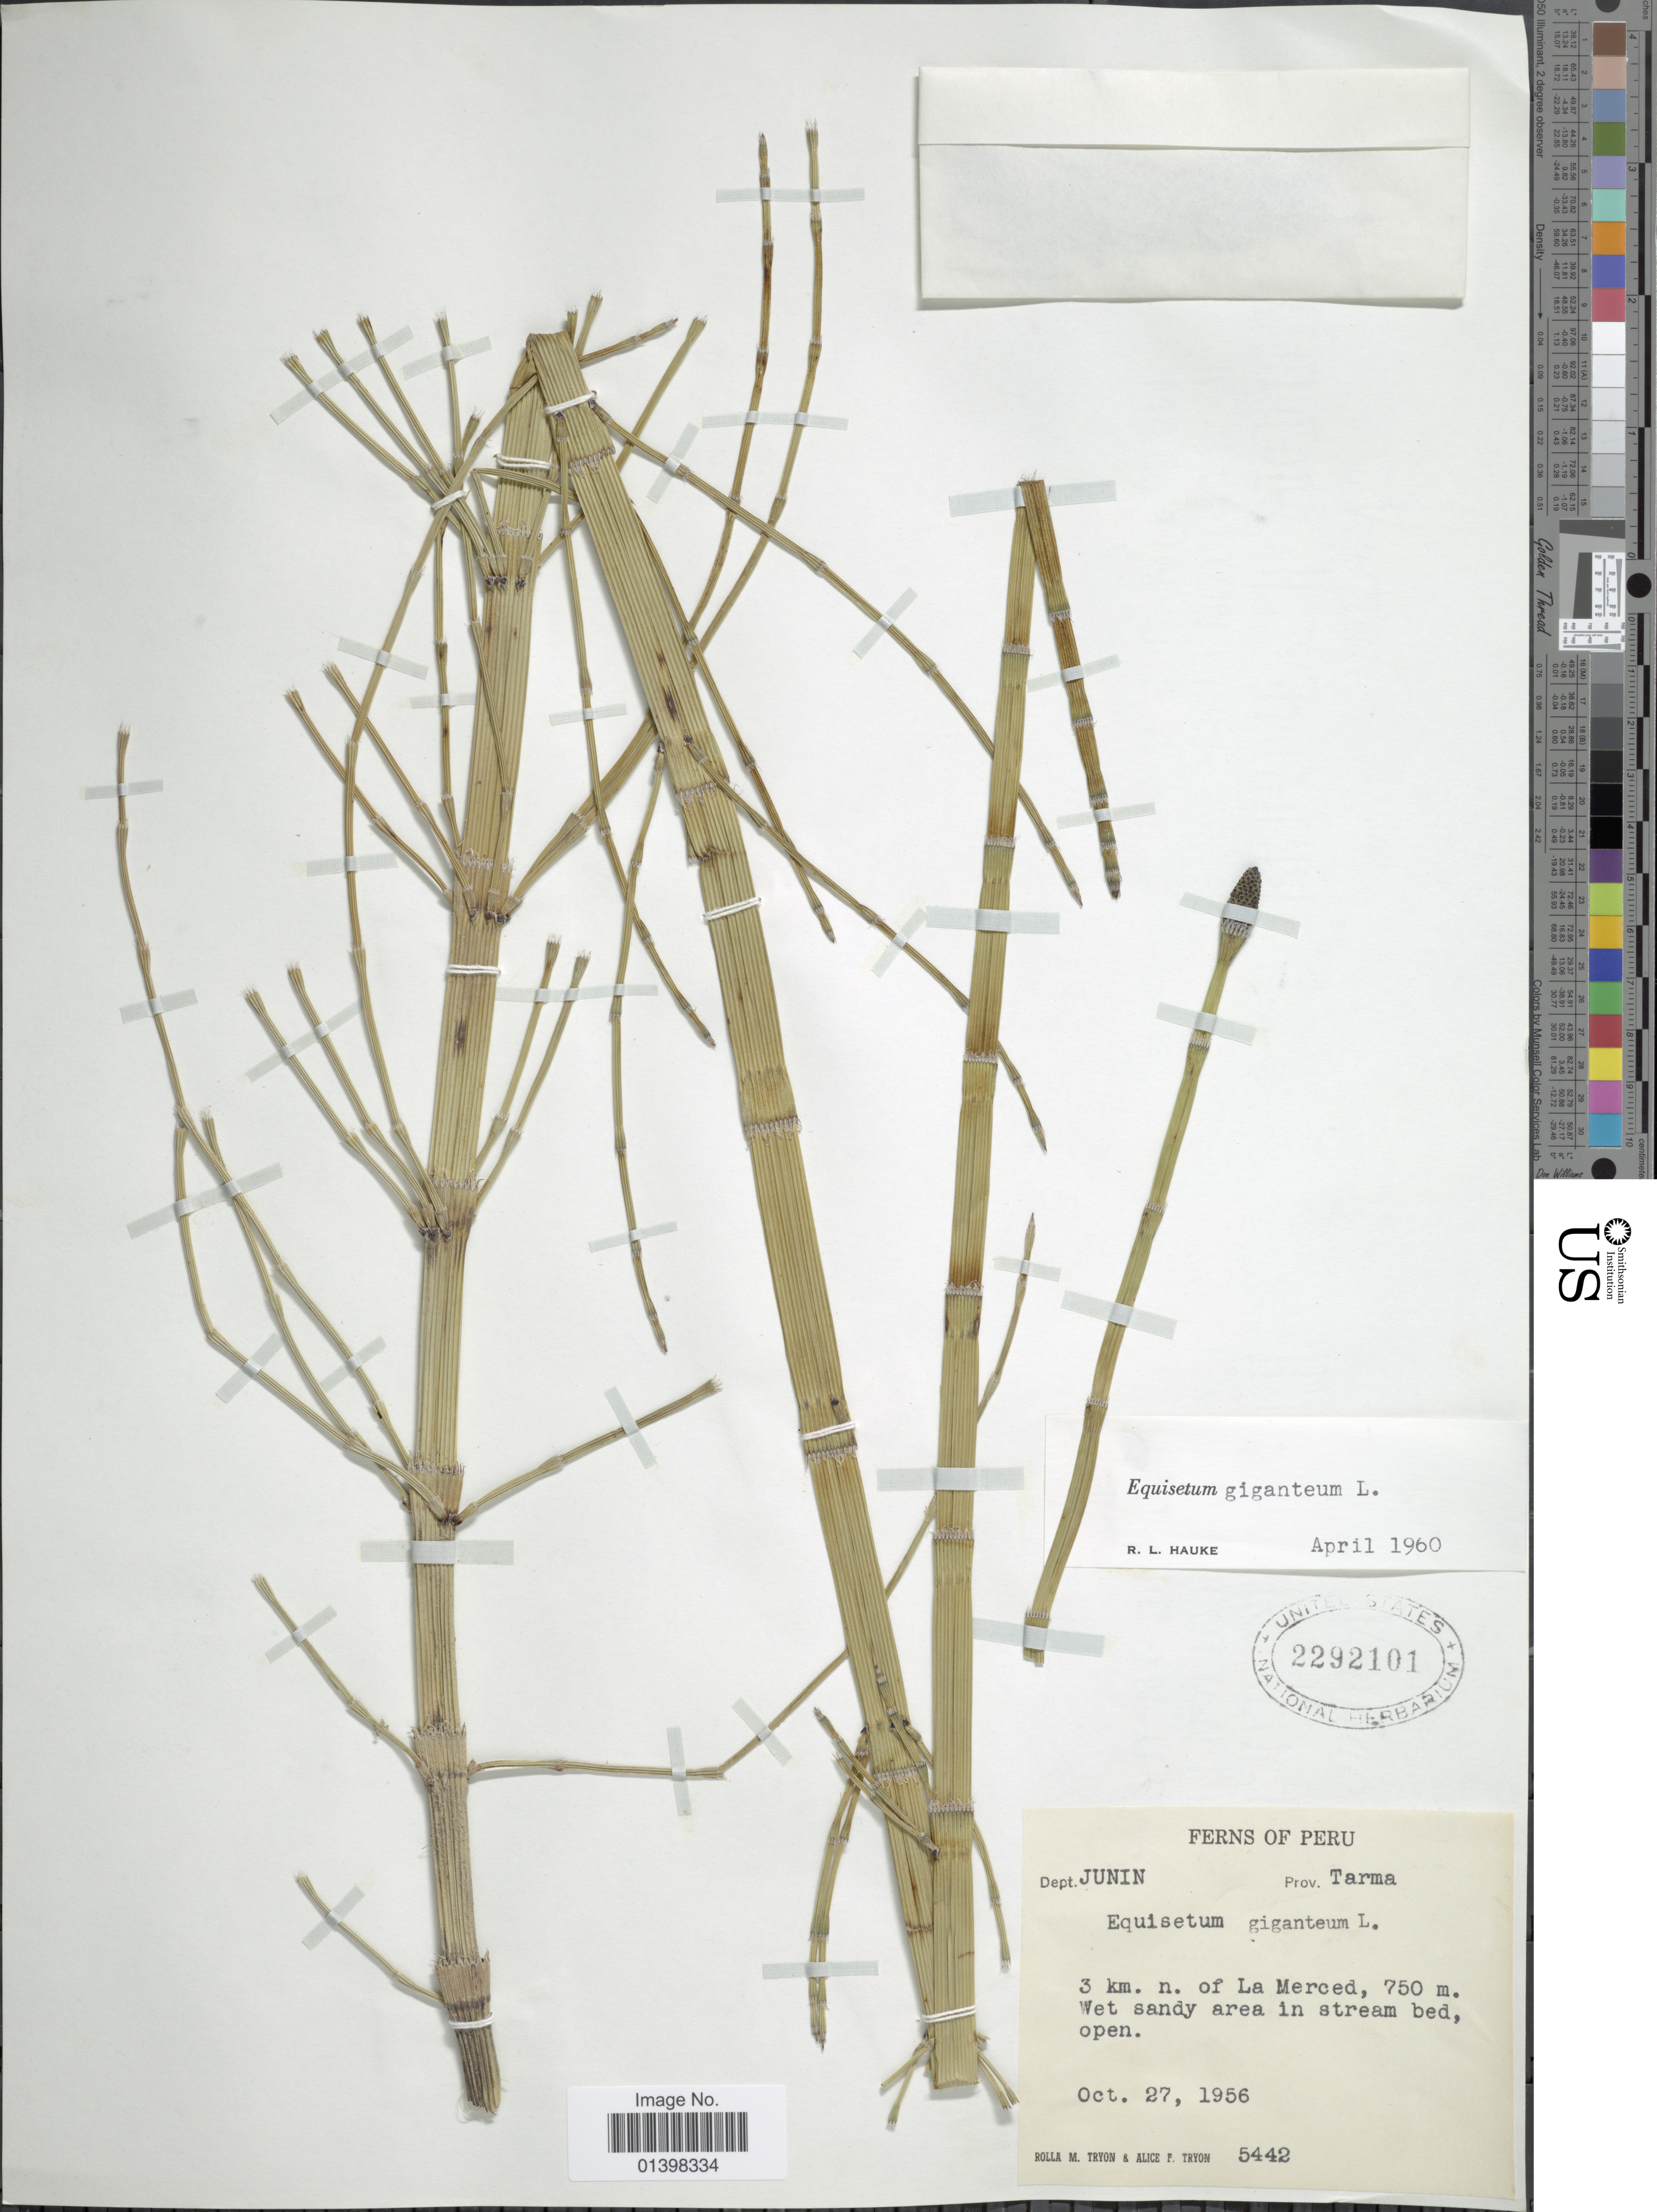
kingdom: Plantae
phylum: Tracheophyta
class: Polypodiopsida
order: Equisetales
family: Equisetaceae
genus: Equisetum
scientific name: Equisetum giganteum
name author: L.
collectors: R. M. Tryon & A. F. Tryon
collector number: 5442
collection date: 1956-10-27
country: Peru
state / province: Junín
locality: Prov. Tarma, 3 km n of La Merced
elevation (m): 750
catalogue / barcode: US 2292101